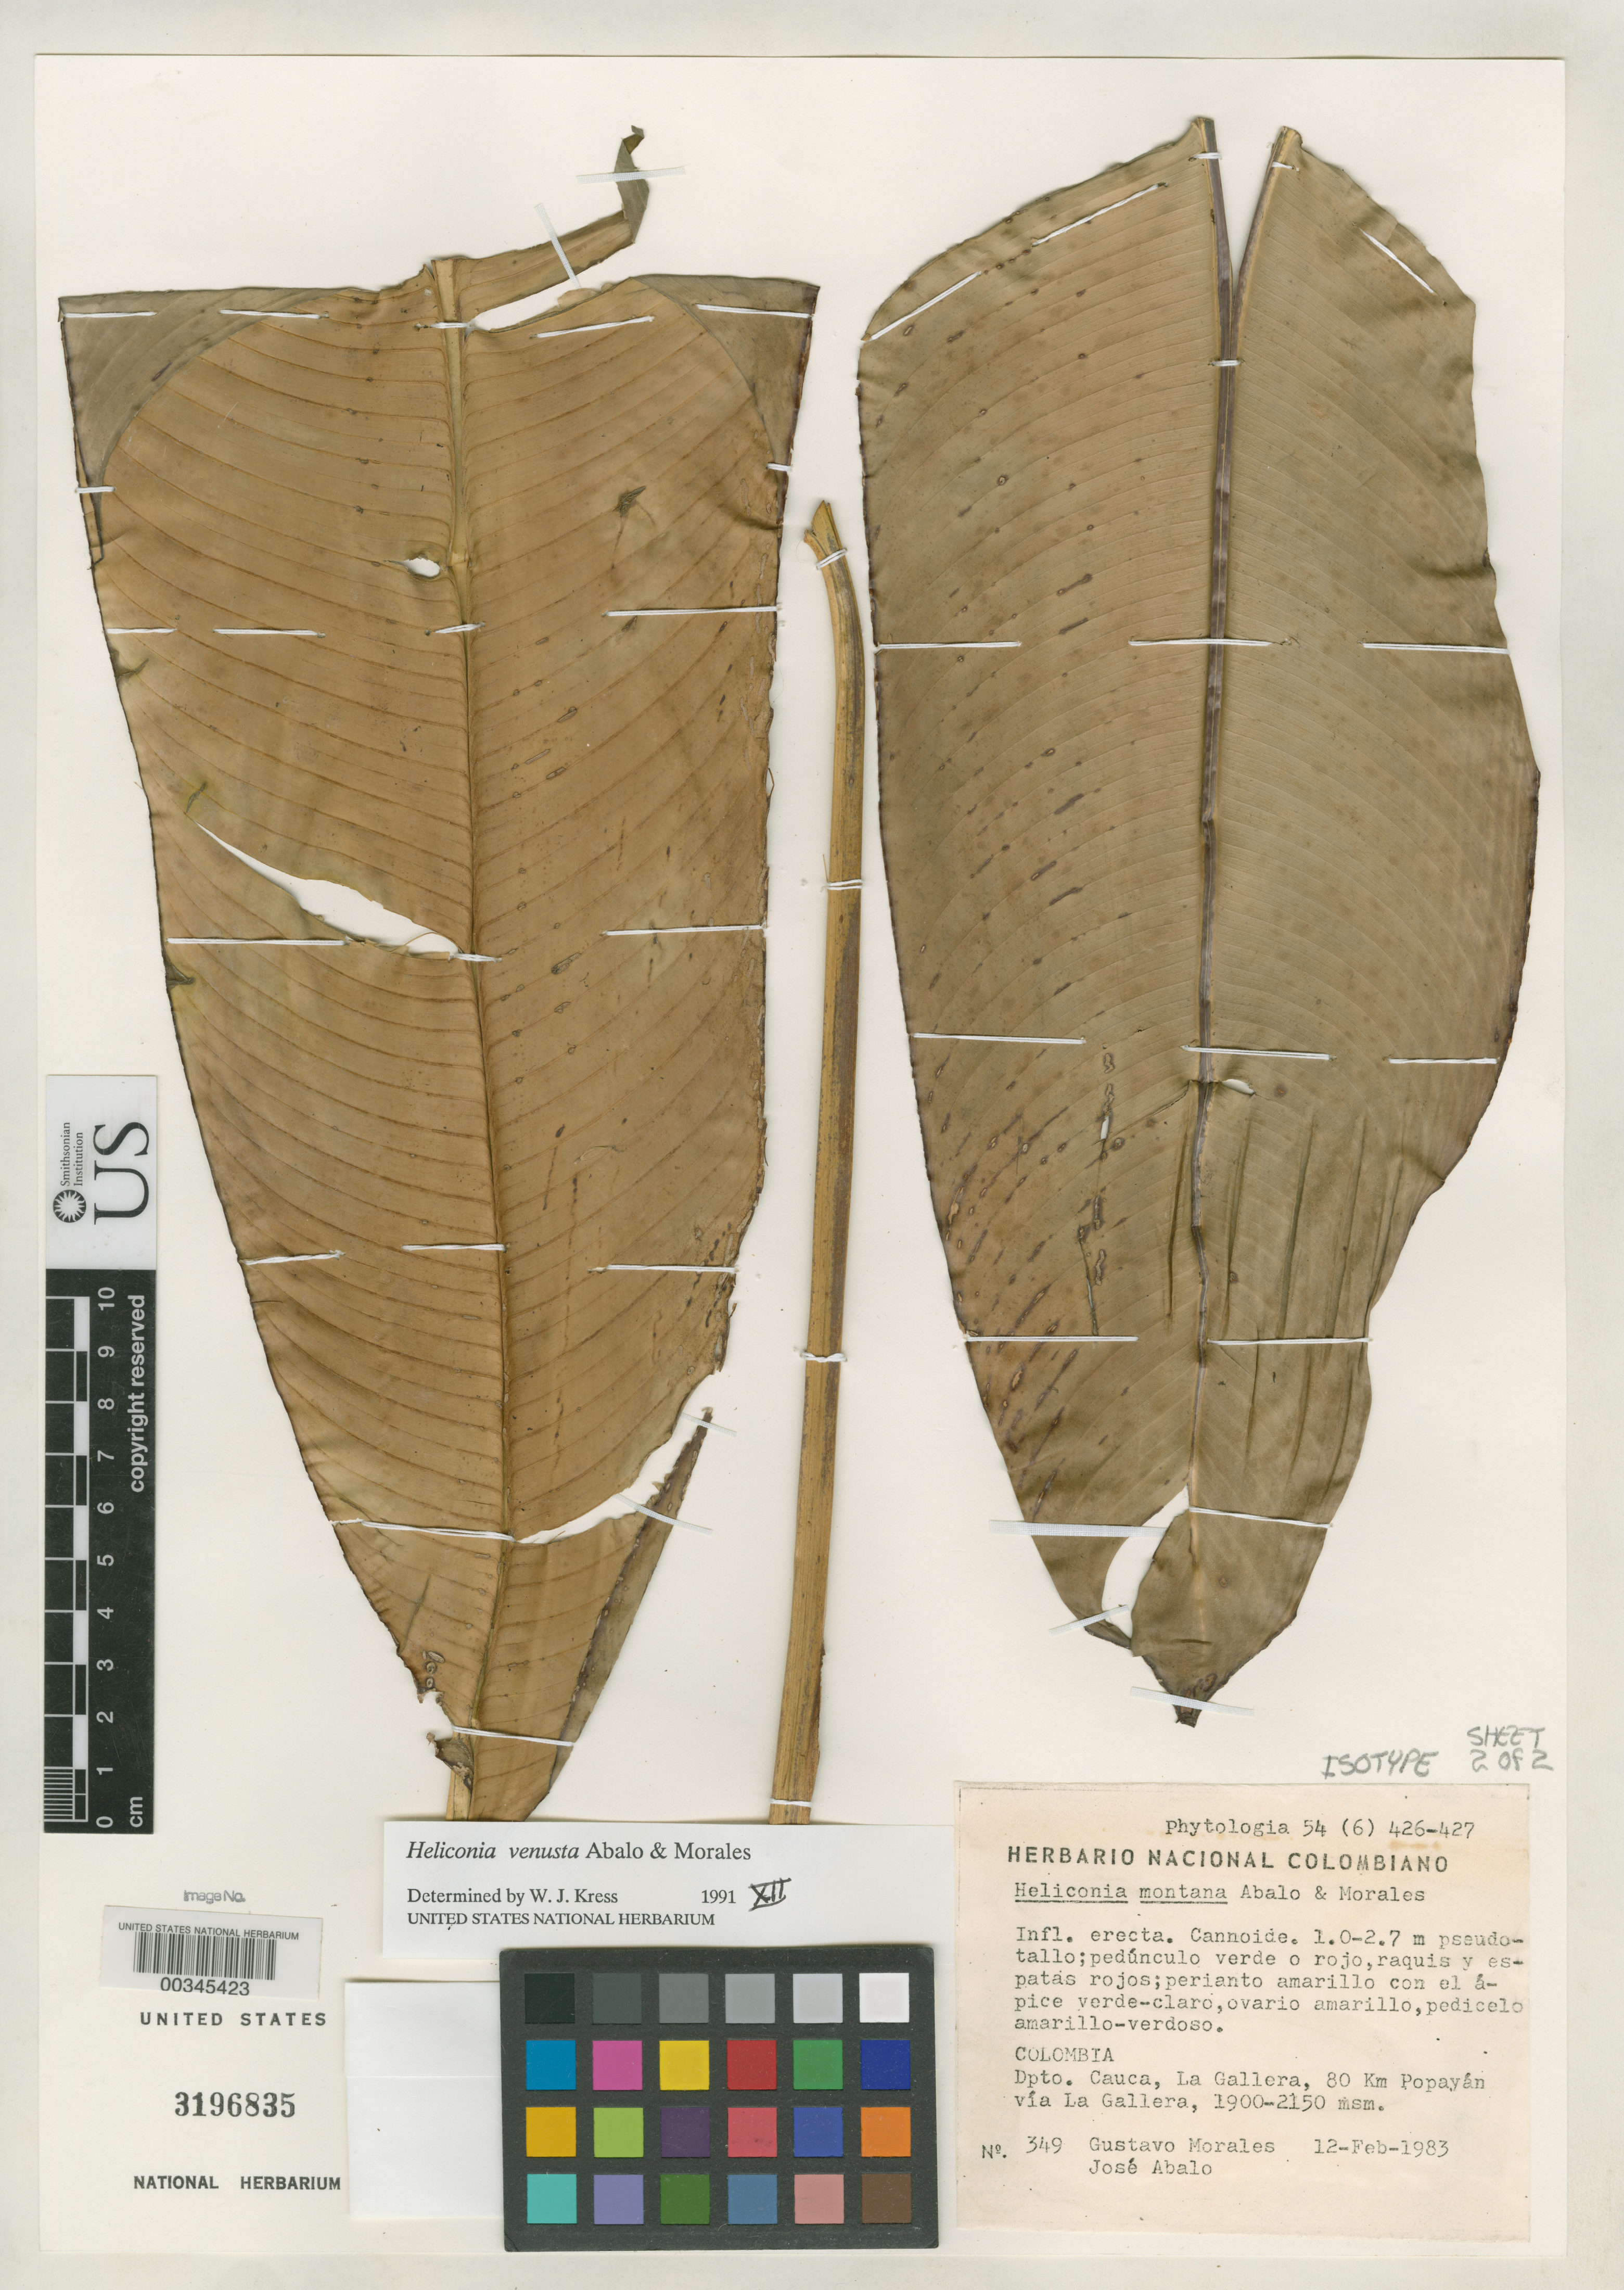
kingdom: Plantae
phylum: Tracheophyta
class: Liliopsida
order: Zingiberales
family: Heliconiaceae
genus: Heliconia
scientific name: Heliconia montana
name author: Abalo & G. Morales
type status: Isotype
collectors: G. Morales L. & J. E. Abalo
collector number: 349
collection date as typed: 12 Feb 1983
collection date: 1983-02-12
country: Colombia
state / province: Cauca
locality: La Gallera, 80 km Popayan via La Gallera.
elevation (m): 1900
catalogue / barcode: US 3196835